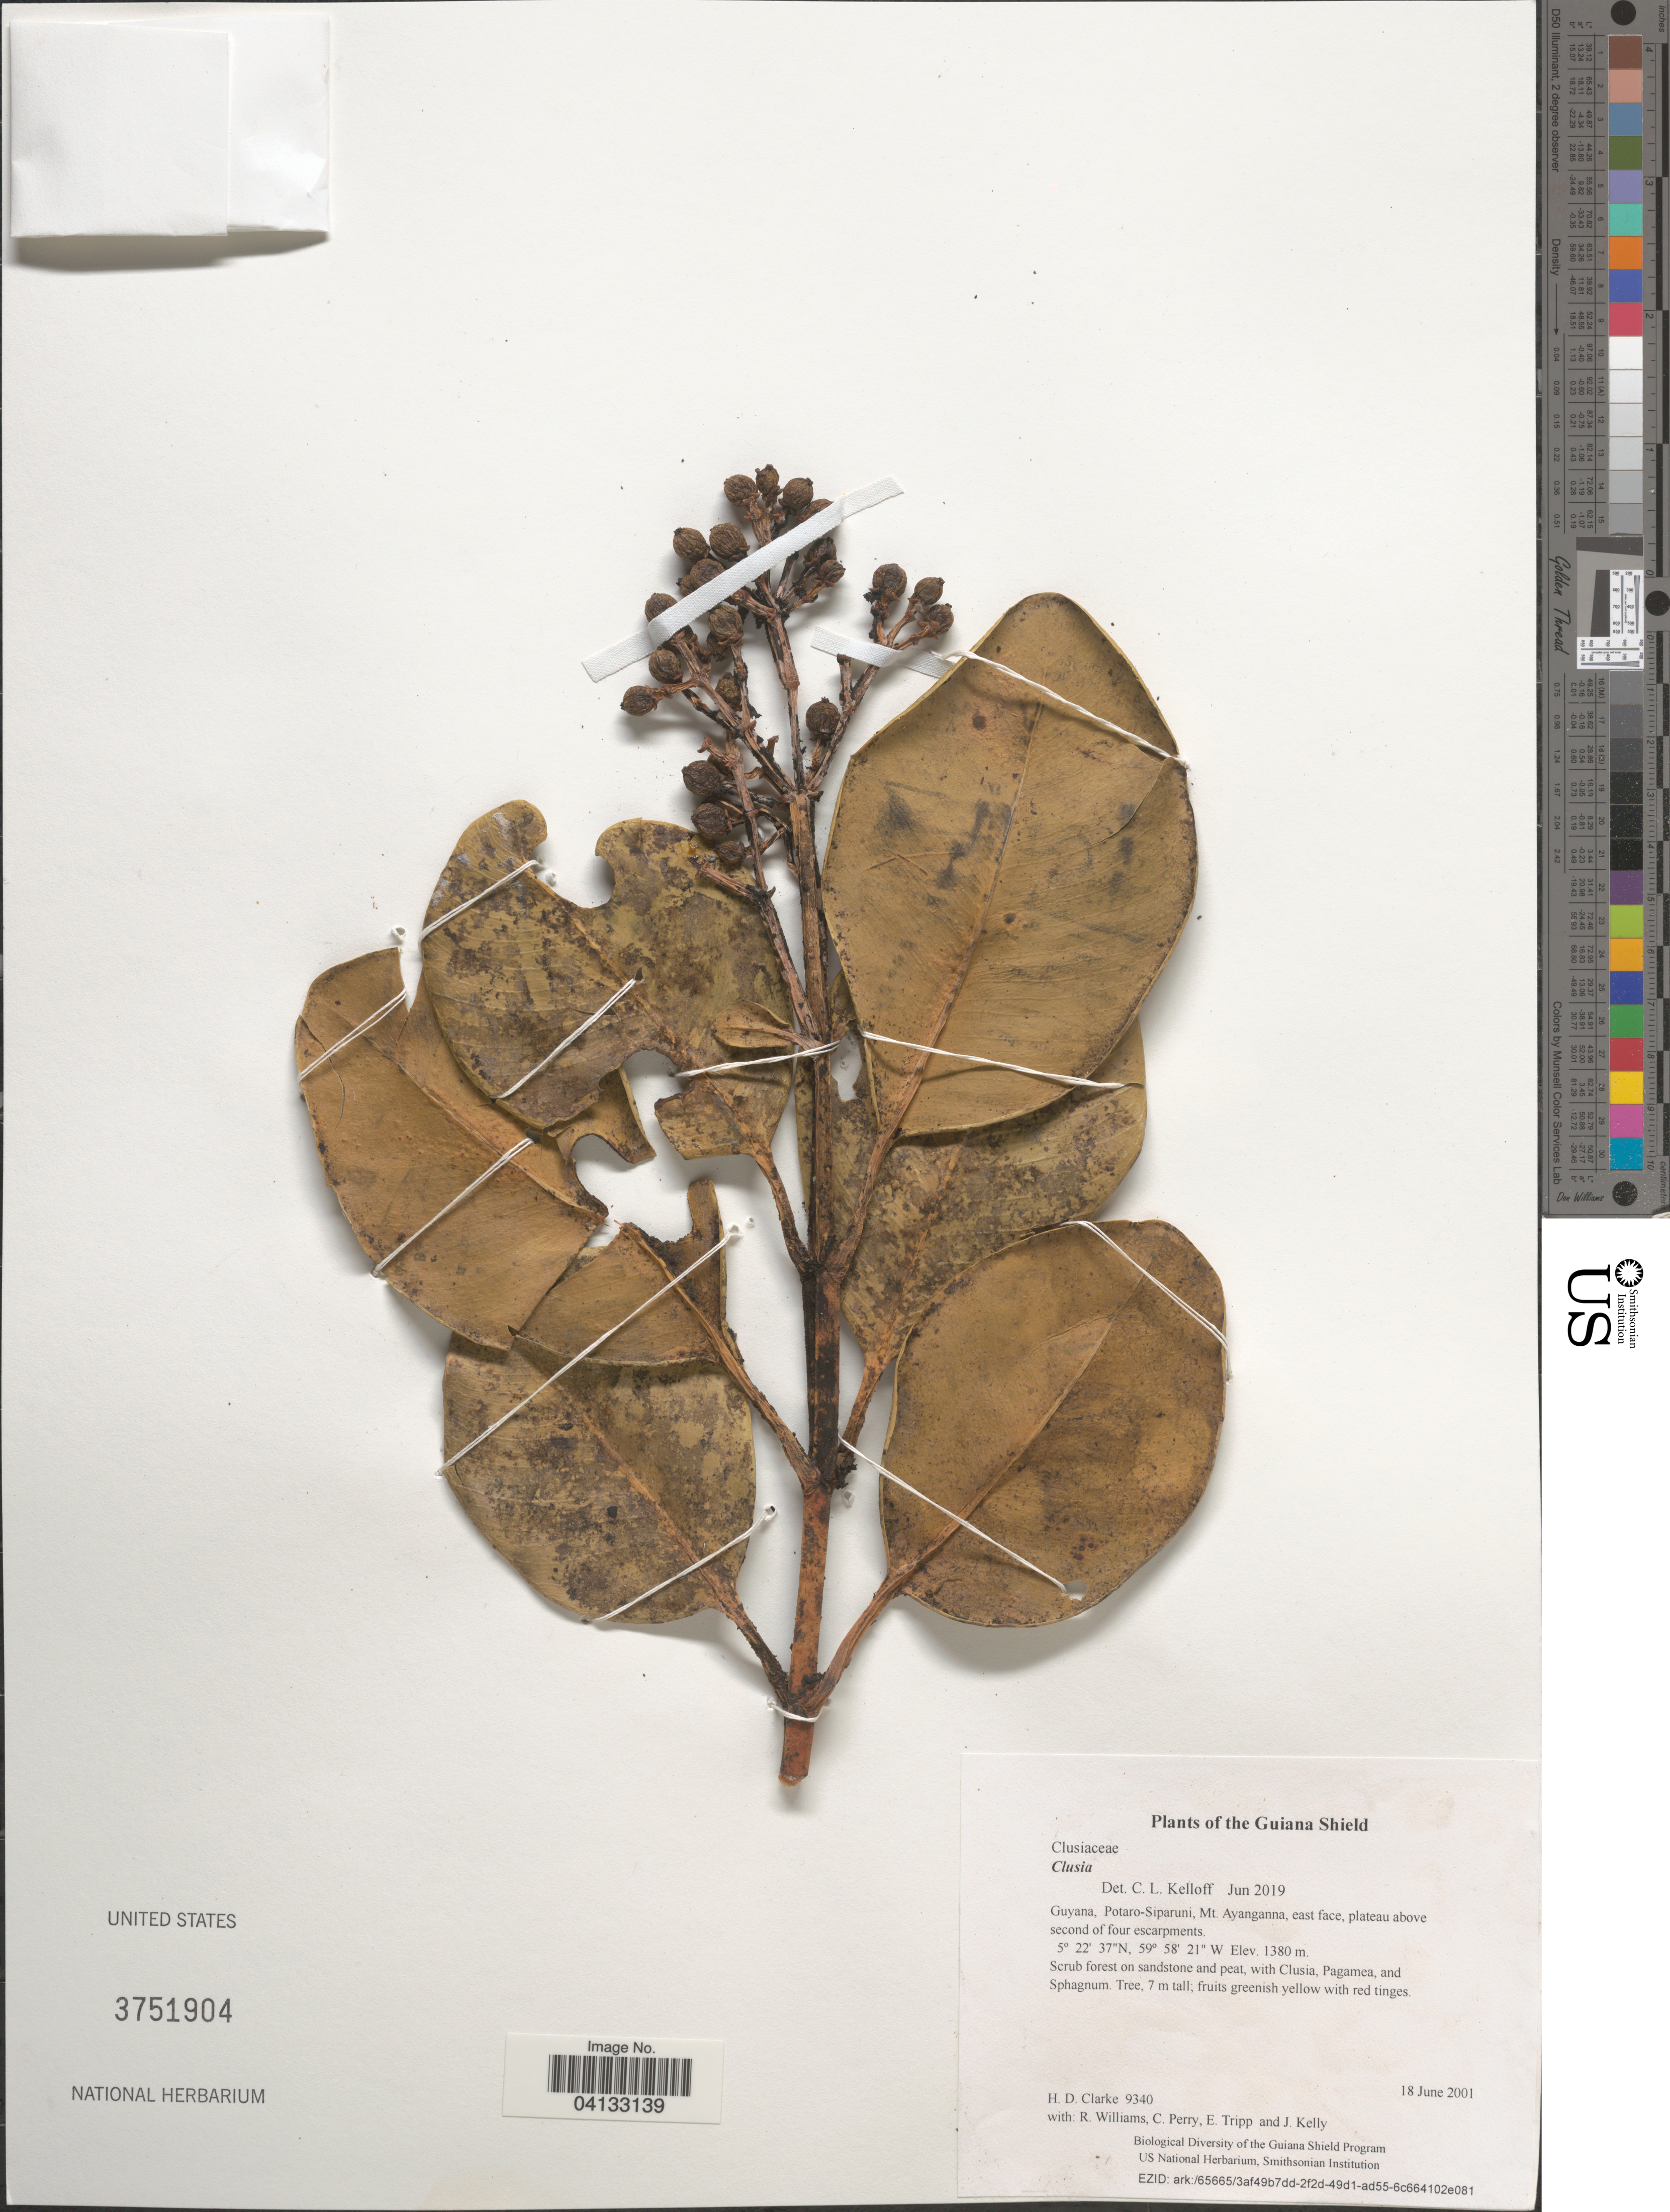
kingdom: Plantae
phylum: Tracheophyta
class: Magnoliopsida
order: Malpighiales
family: Clusiaceae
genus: Clusia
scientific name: Clusia sp.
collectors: H. D. Clarke, R. Williams, C. Perry, E. Tripp & J. Kelly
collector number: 9340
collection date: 2001-06-18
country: Guyana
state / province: Potaro-Siparuni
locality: Guiana Shield. Mt. Ayanganna, east face, plateau above second of four escarpments.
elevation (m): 1380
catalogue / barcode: US 3751904